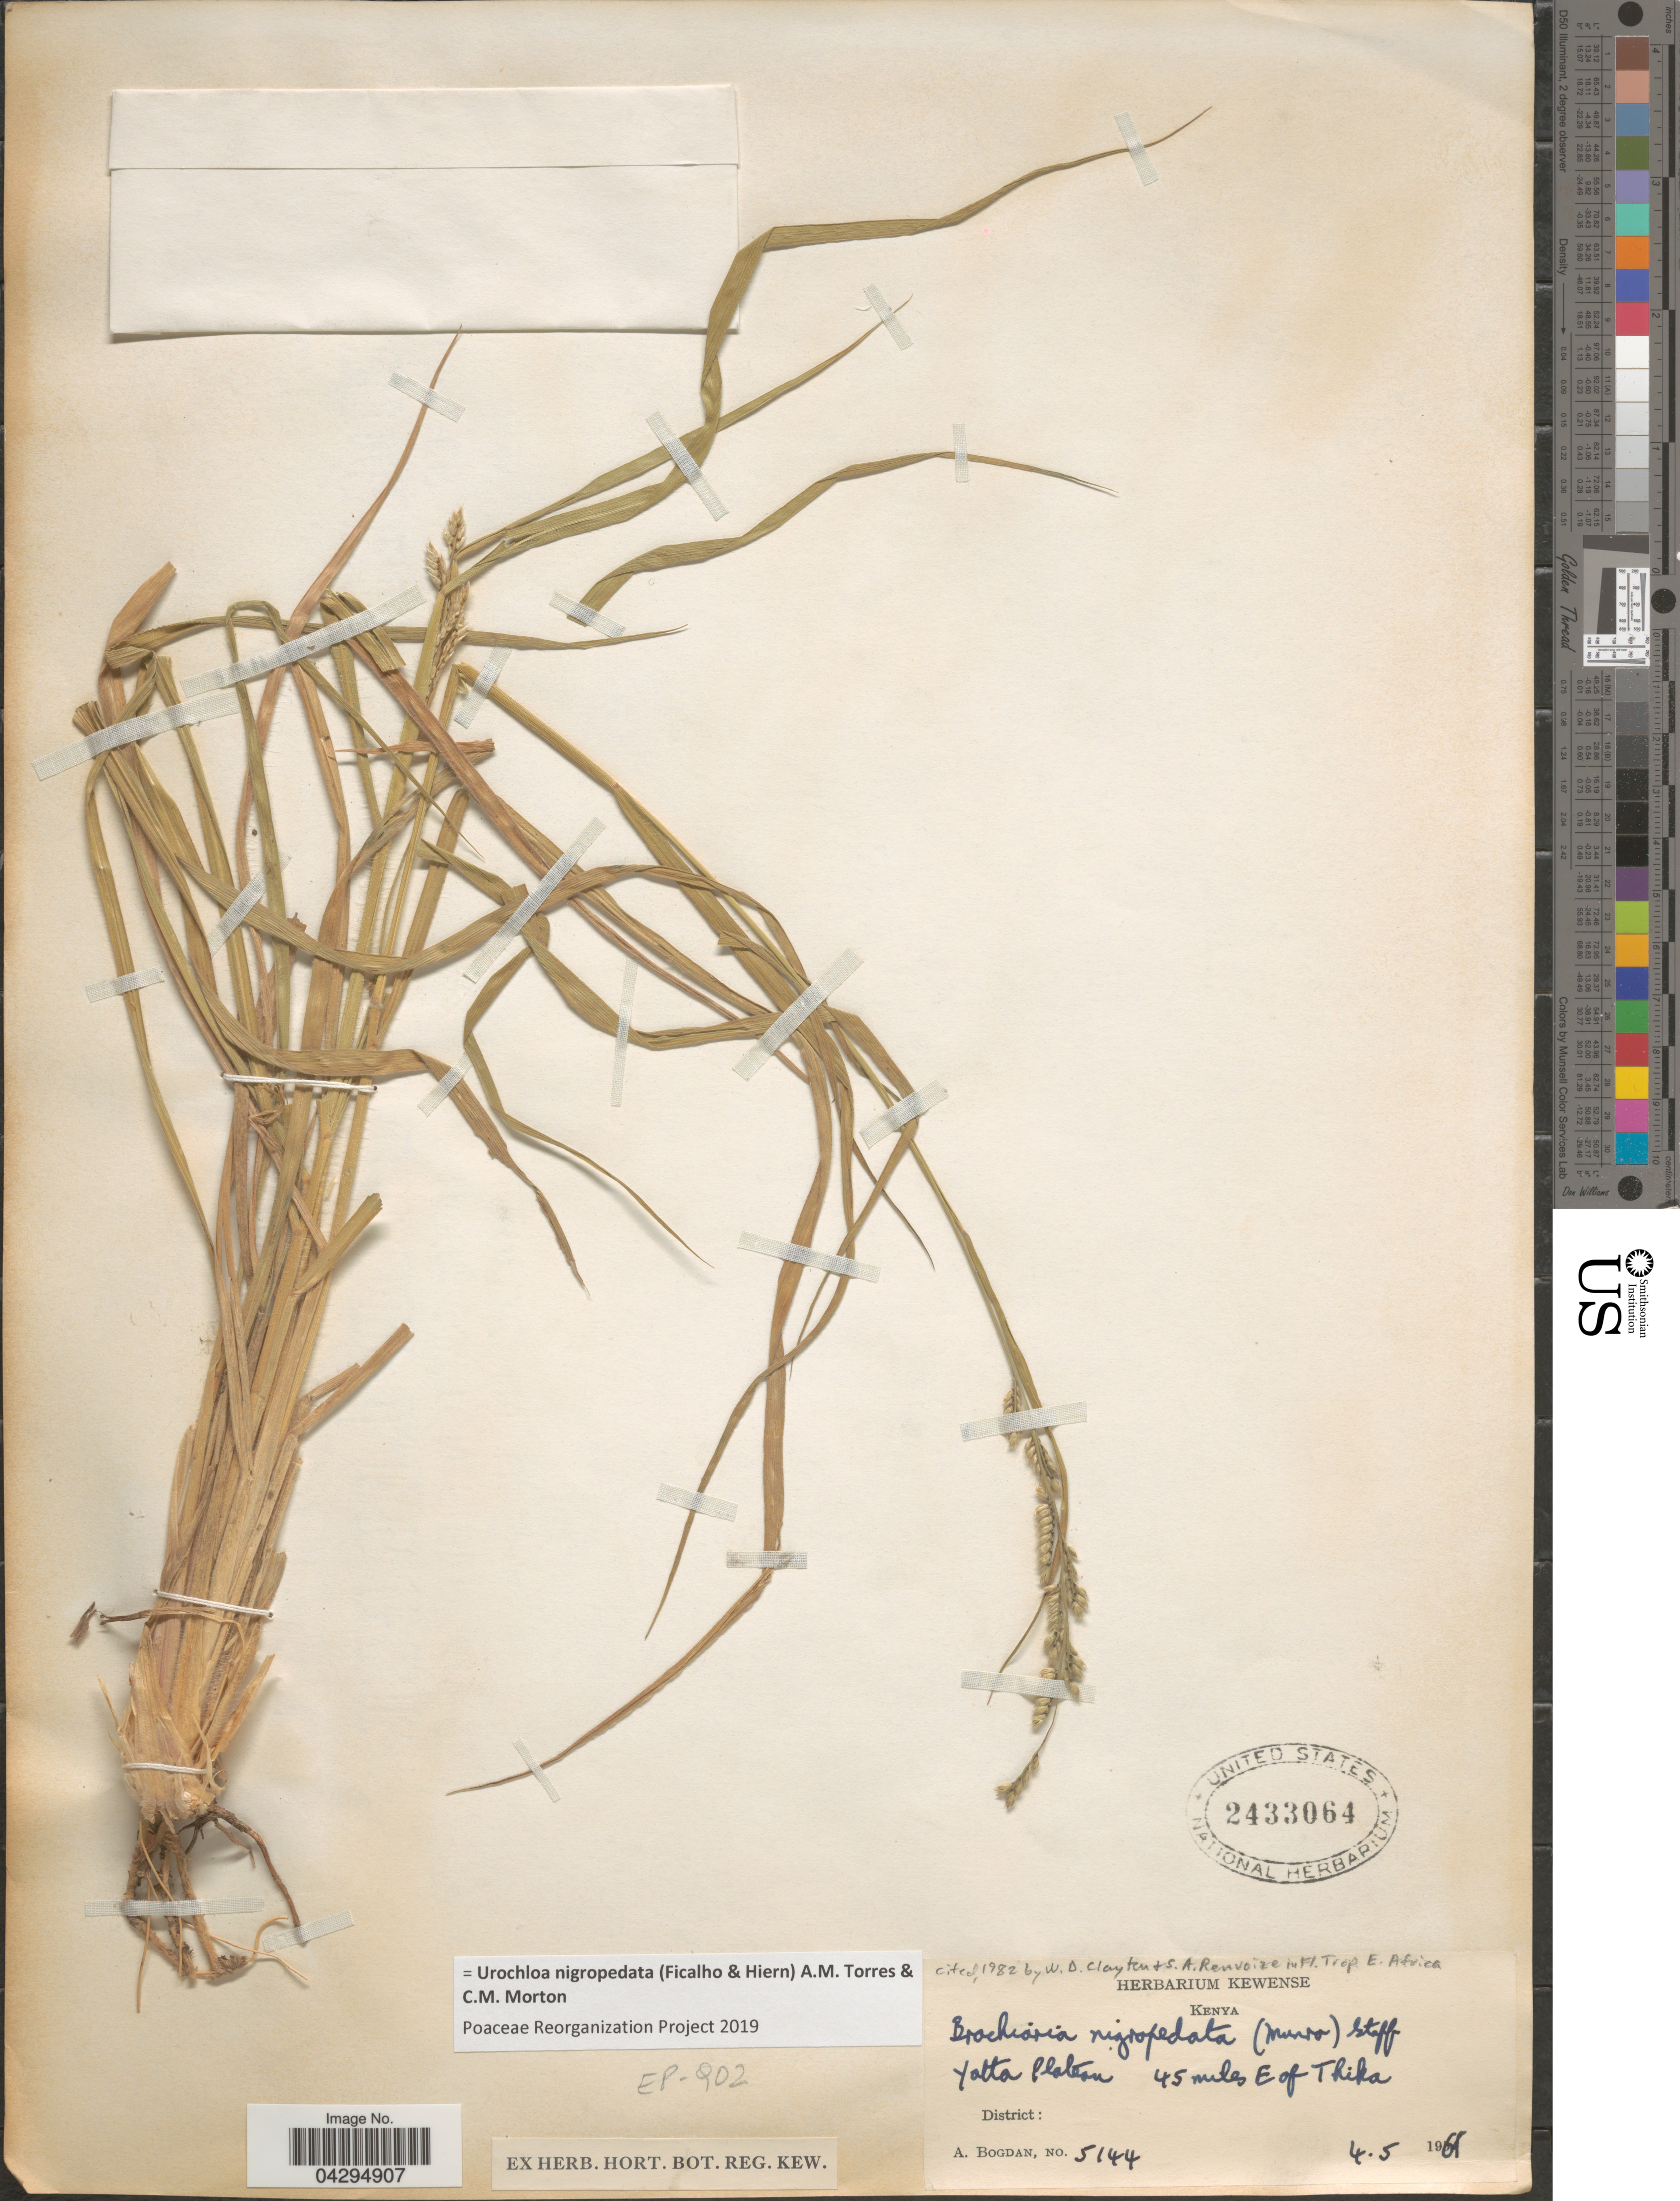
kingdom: Plantae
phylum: Tracheophyta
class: Liliopsida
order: Poales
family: Poaceae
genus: Urochloa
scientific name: Urochloa nigropedata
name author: (Ficalho & Hiern) A.M. Torres & C.M. Morton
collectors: A. Bogdan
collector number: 5144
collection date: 1961-05-04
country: Kenya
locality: Yotta Plateau 45 miles E of Thika.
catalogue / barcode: US 2433064